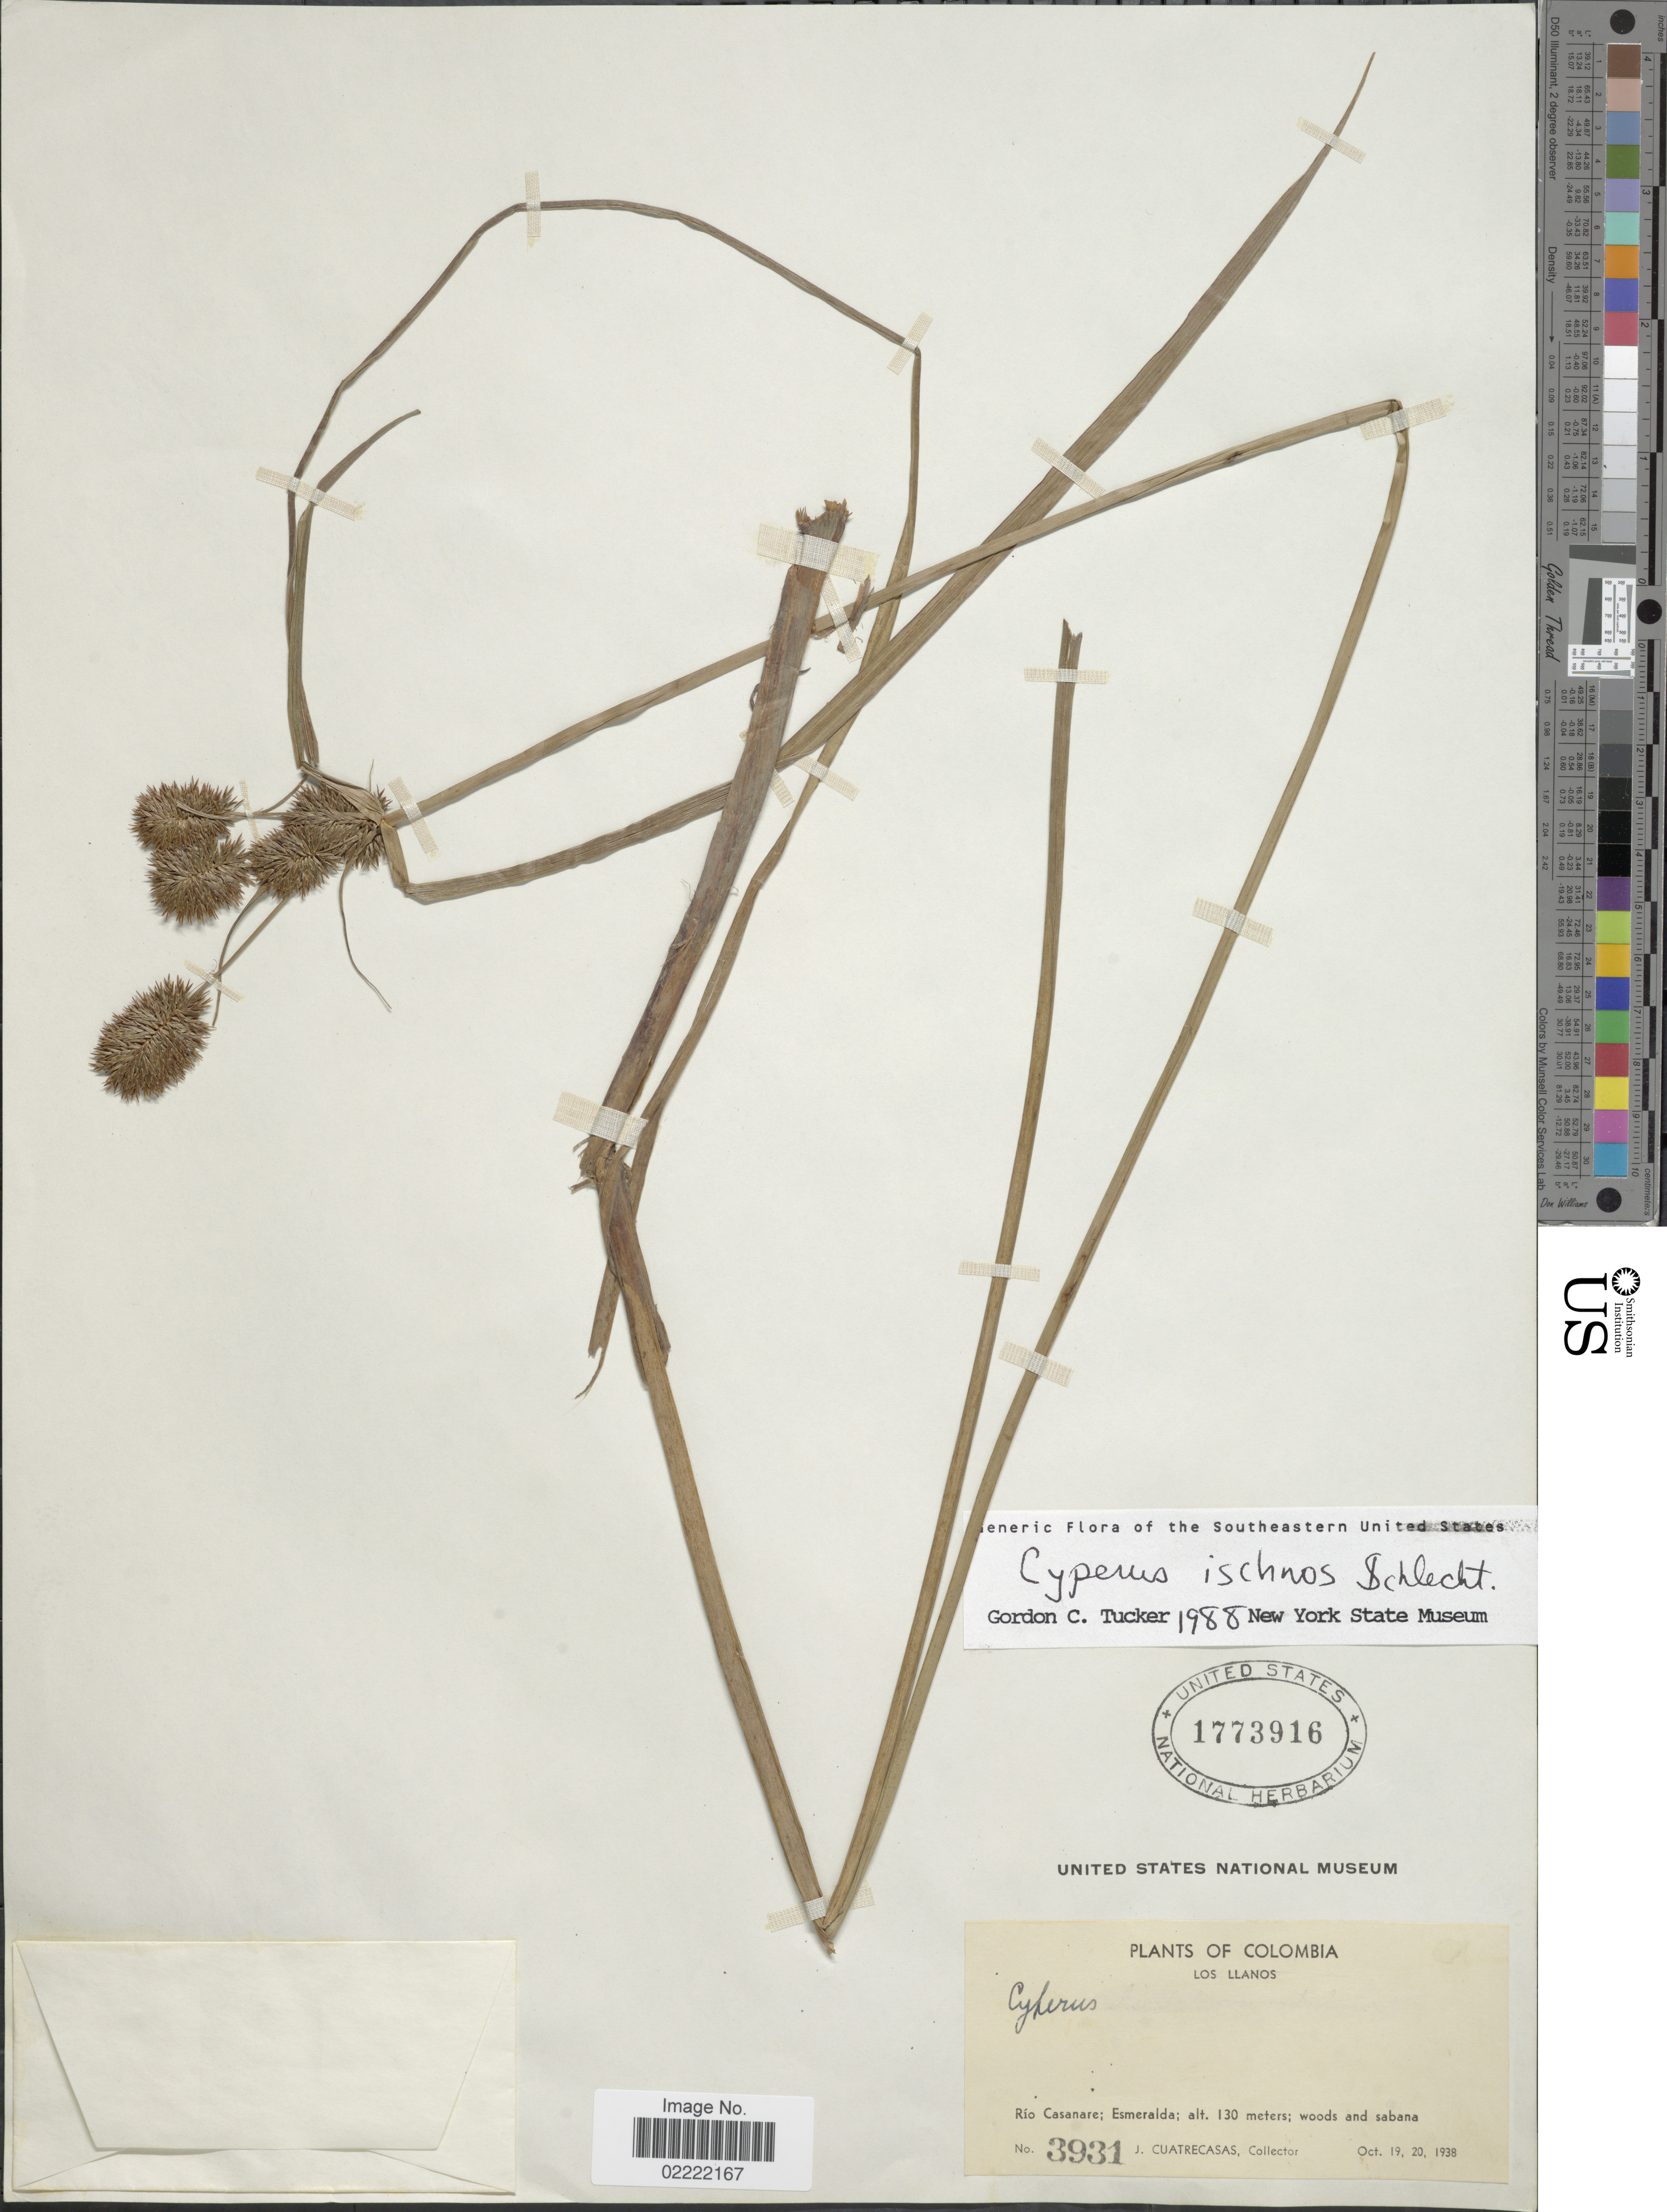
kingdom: Plantae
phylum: Tracheophyta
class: Liliopsida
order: Poales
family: Cyperaceae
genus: Cyperus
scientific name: Cyperus ischnos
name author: Schltdl.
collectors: J. Cuatrecasas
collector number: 3931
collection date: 1938-10-19/1938-10-20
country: Colombia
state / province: Casanare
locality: Los Llanos, Río Casanare; Esmeralda; woods and sabana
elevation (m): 130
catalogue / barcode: US 1773916